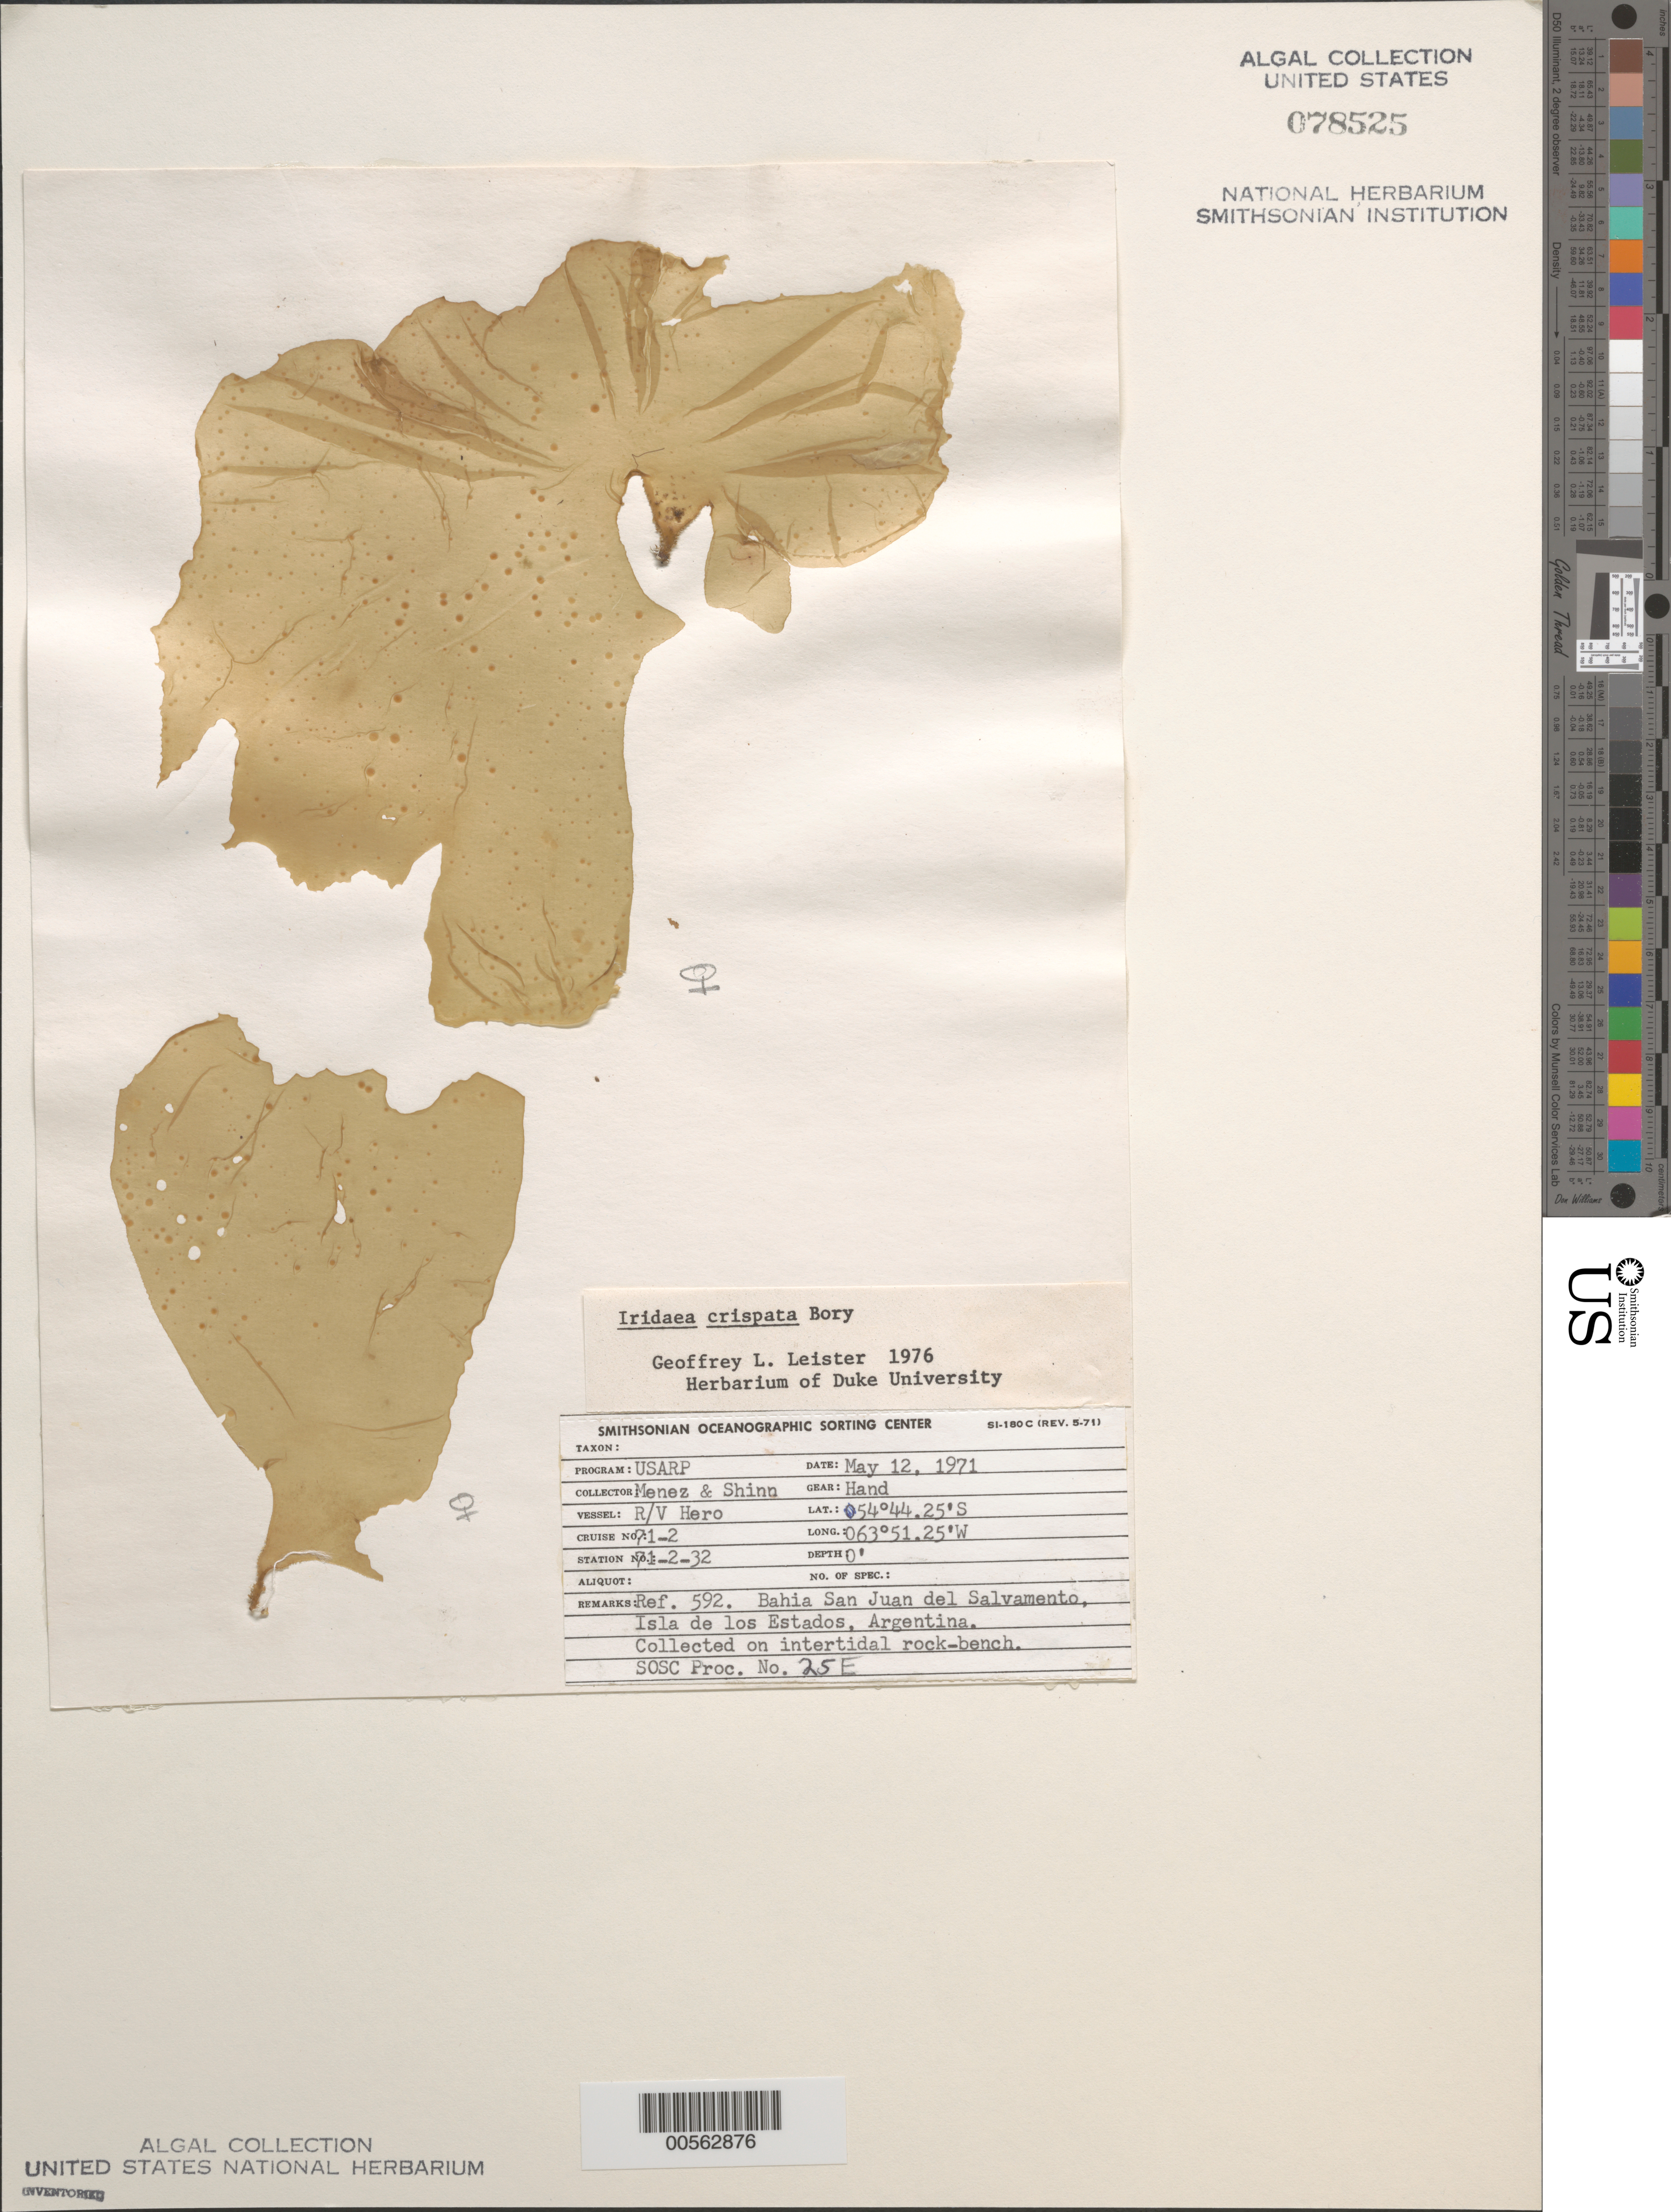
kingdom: Plantae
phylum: Rhodophyta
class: Florideophyceae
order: Gigartinales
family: Gigartinaceae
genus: Sarcothalia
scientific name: Sarcothalia crispata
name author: (Bory) Leister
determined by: Algae name updating Project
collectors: Meñez & -. Shinn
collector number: Station 71-2-32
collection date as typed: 12 May 1969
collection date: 1969-05-12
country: Argentina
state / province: Tierra del Fuego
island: Isla de los Estados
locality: Bahia San Juan del Salvamento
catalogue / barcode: US 78525